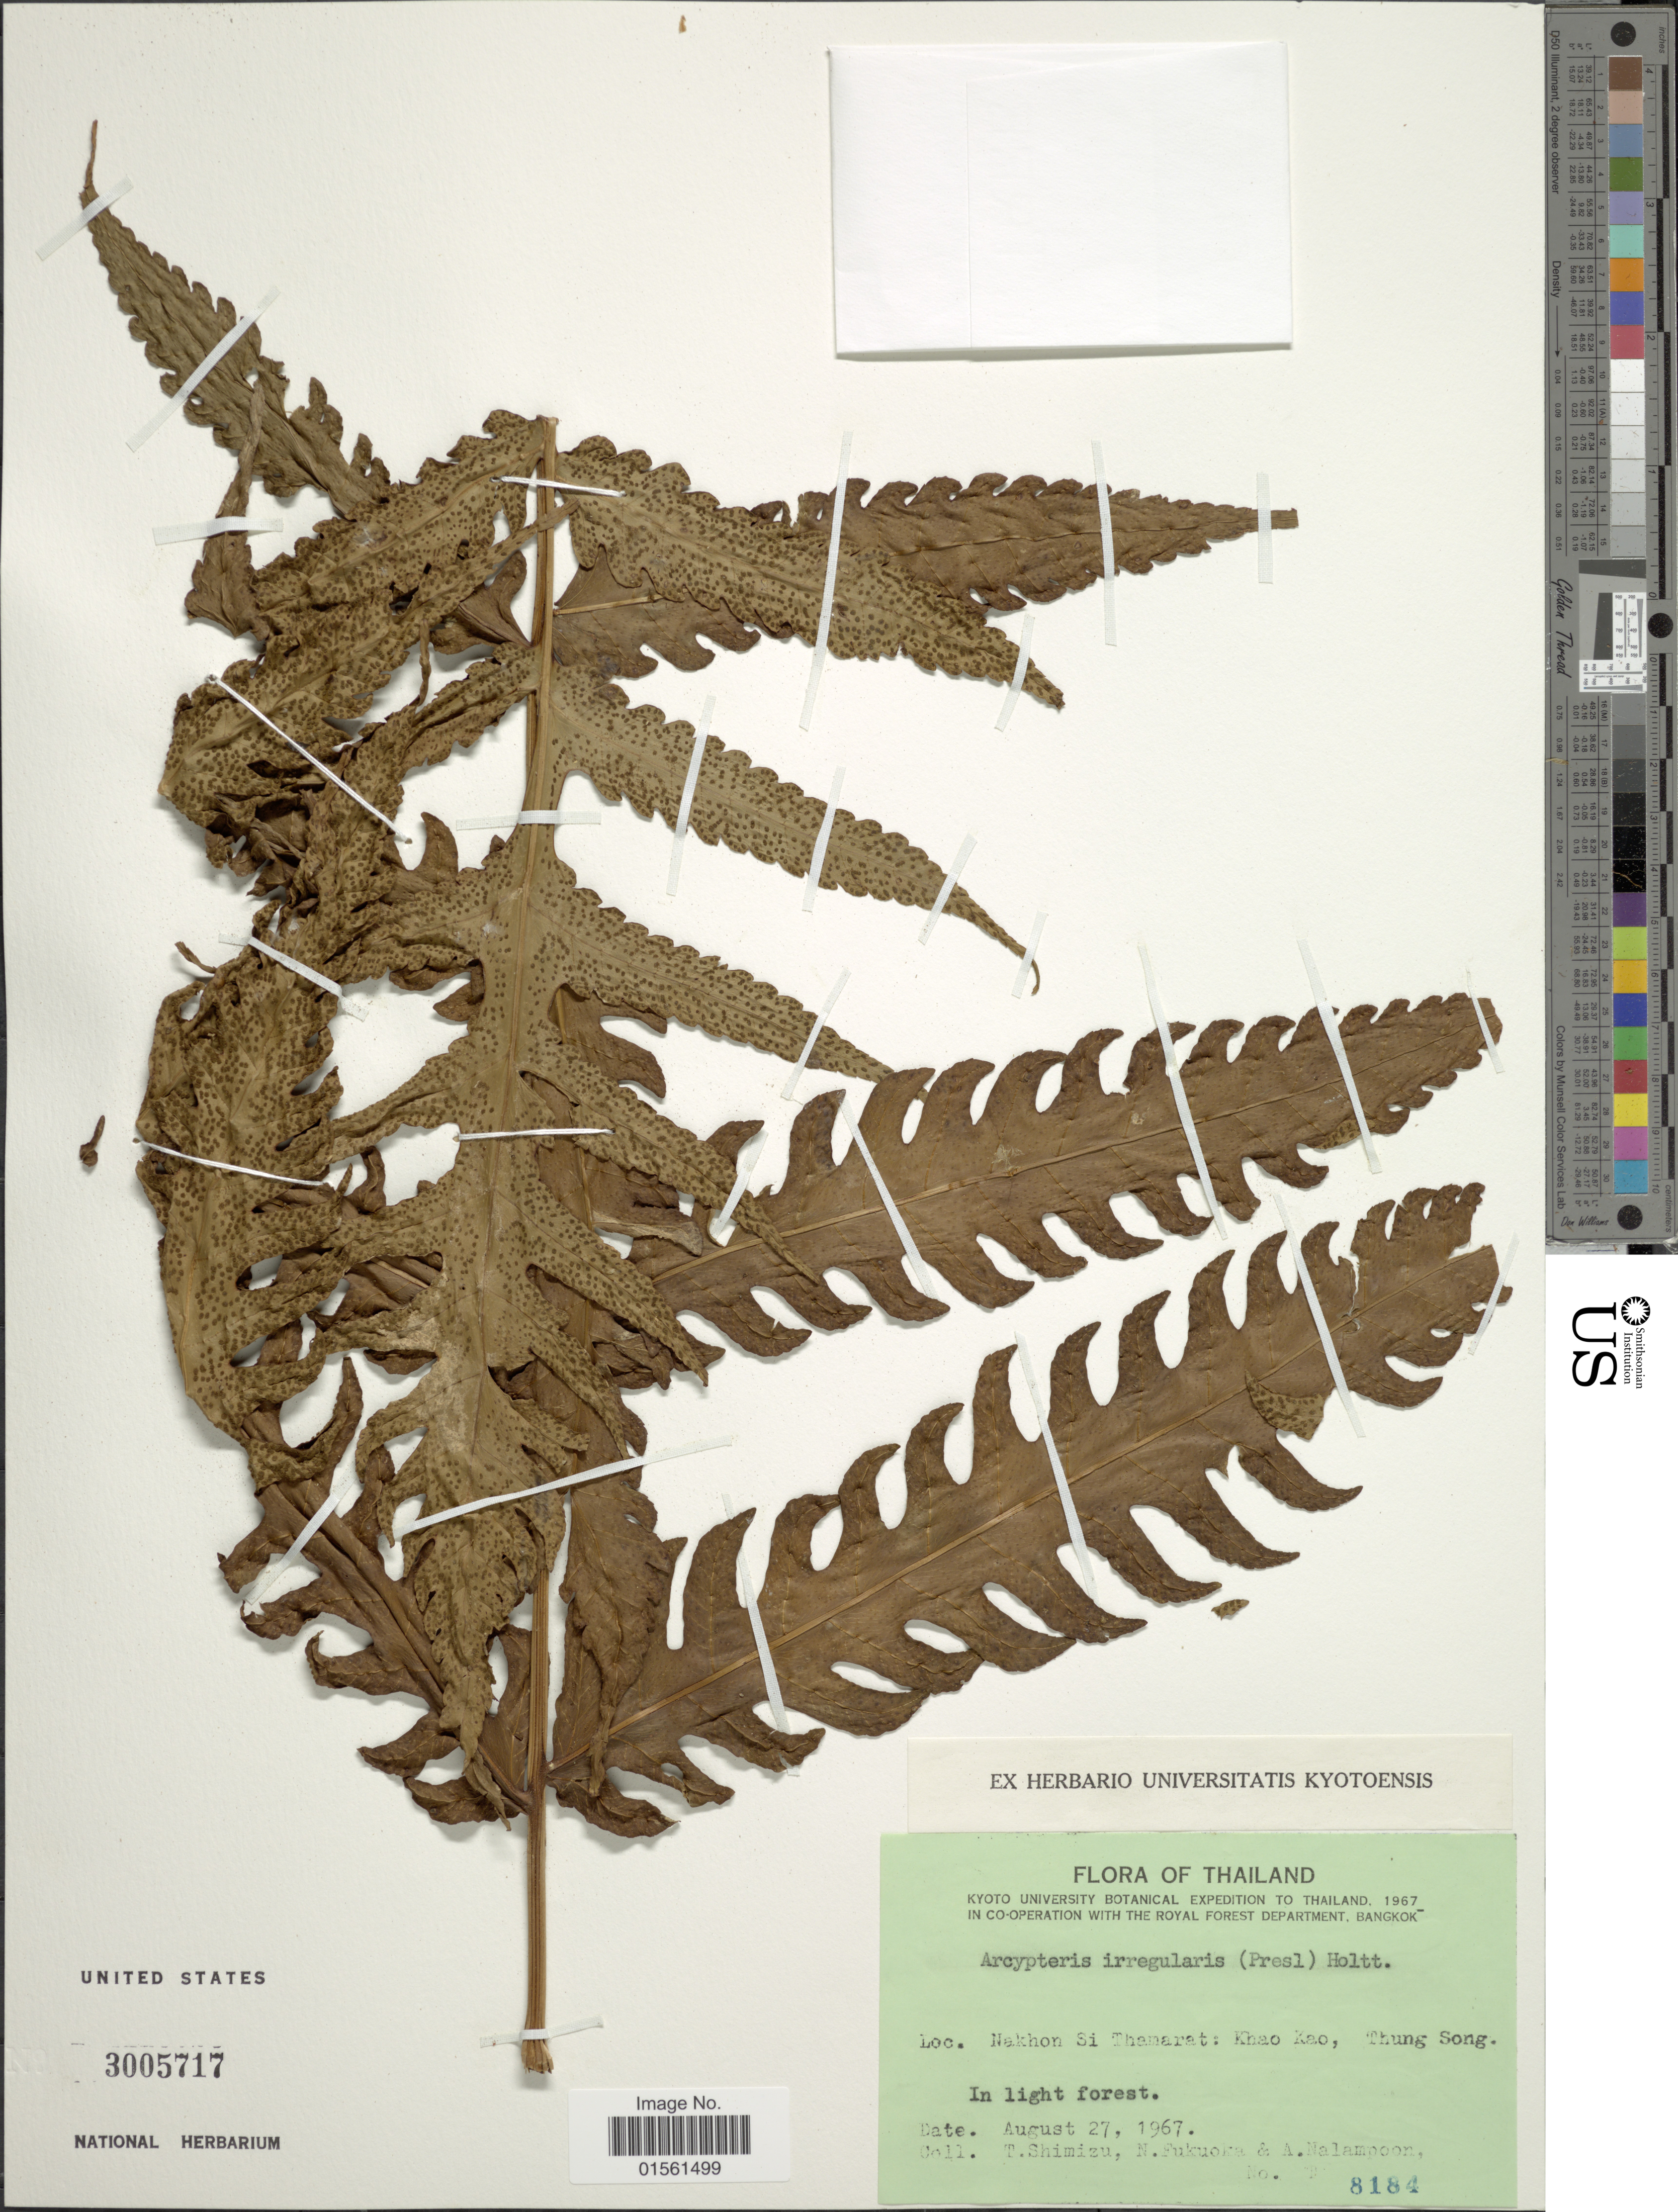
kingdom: Plantae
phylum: Tracheophyta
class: Polypodiopsida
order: Polypodiales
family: Dryopteridaceae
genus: Pleocnemia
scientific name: Pleocnemia irregularis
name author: (C. Presl) Holttum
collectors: T. Shimizu, N. Fukuoka & A. Nalampoon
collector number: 8184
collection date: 1967-08-27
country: Thailand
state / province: Nakhon Si Thammarat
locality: Khao Kao, Thung Song.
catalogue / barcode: US 3005717